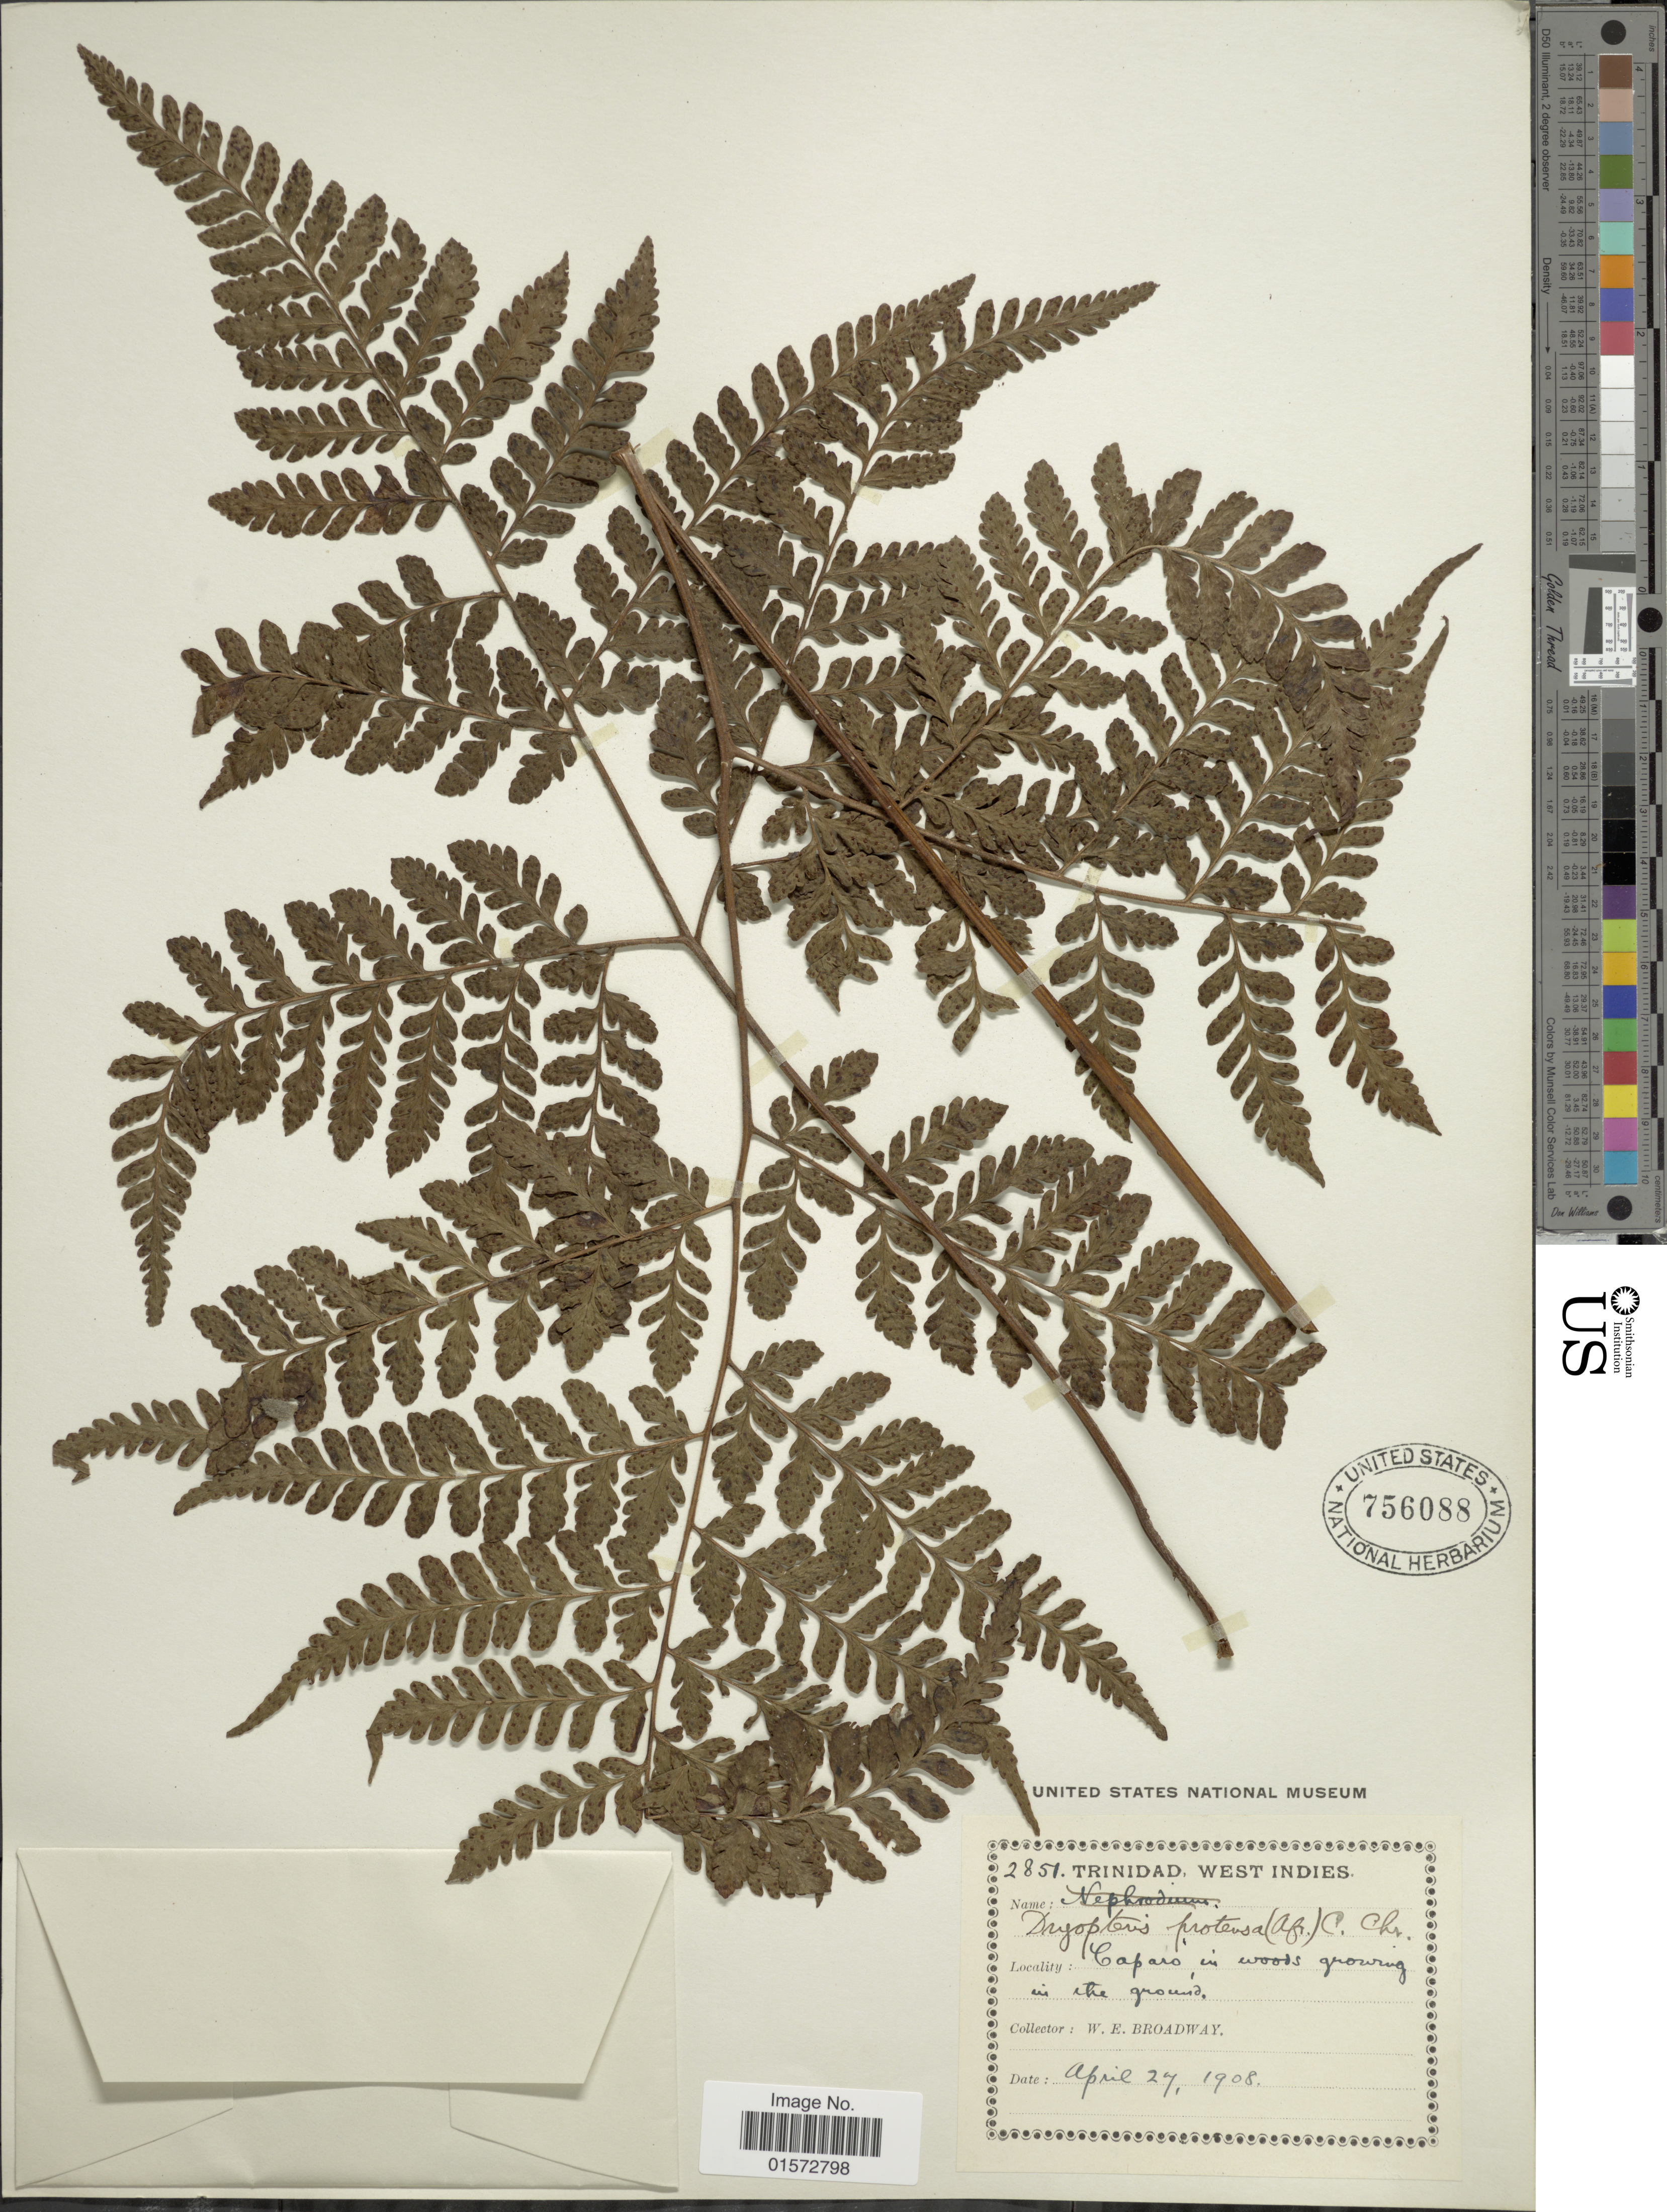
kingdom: Plantae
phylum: Tracheophyta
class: Polypodiopsida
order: Polypodiales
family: Tectariaceae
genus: Triplophyllum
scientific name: Triplophyllum funestum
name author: (Kunze) Holttum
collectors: W. E. Broadway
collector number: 2851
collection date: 1908-04-27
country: Trinidad and Tobago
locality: Trinidad, West Indies, Caparo in woods growing in the ground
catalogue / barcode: US 756088